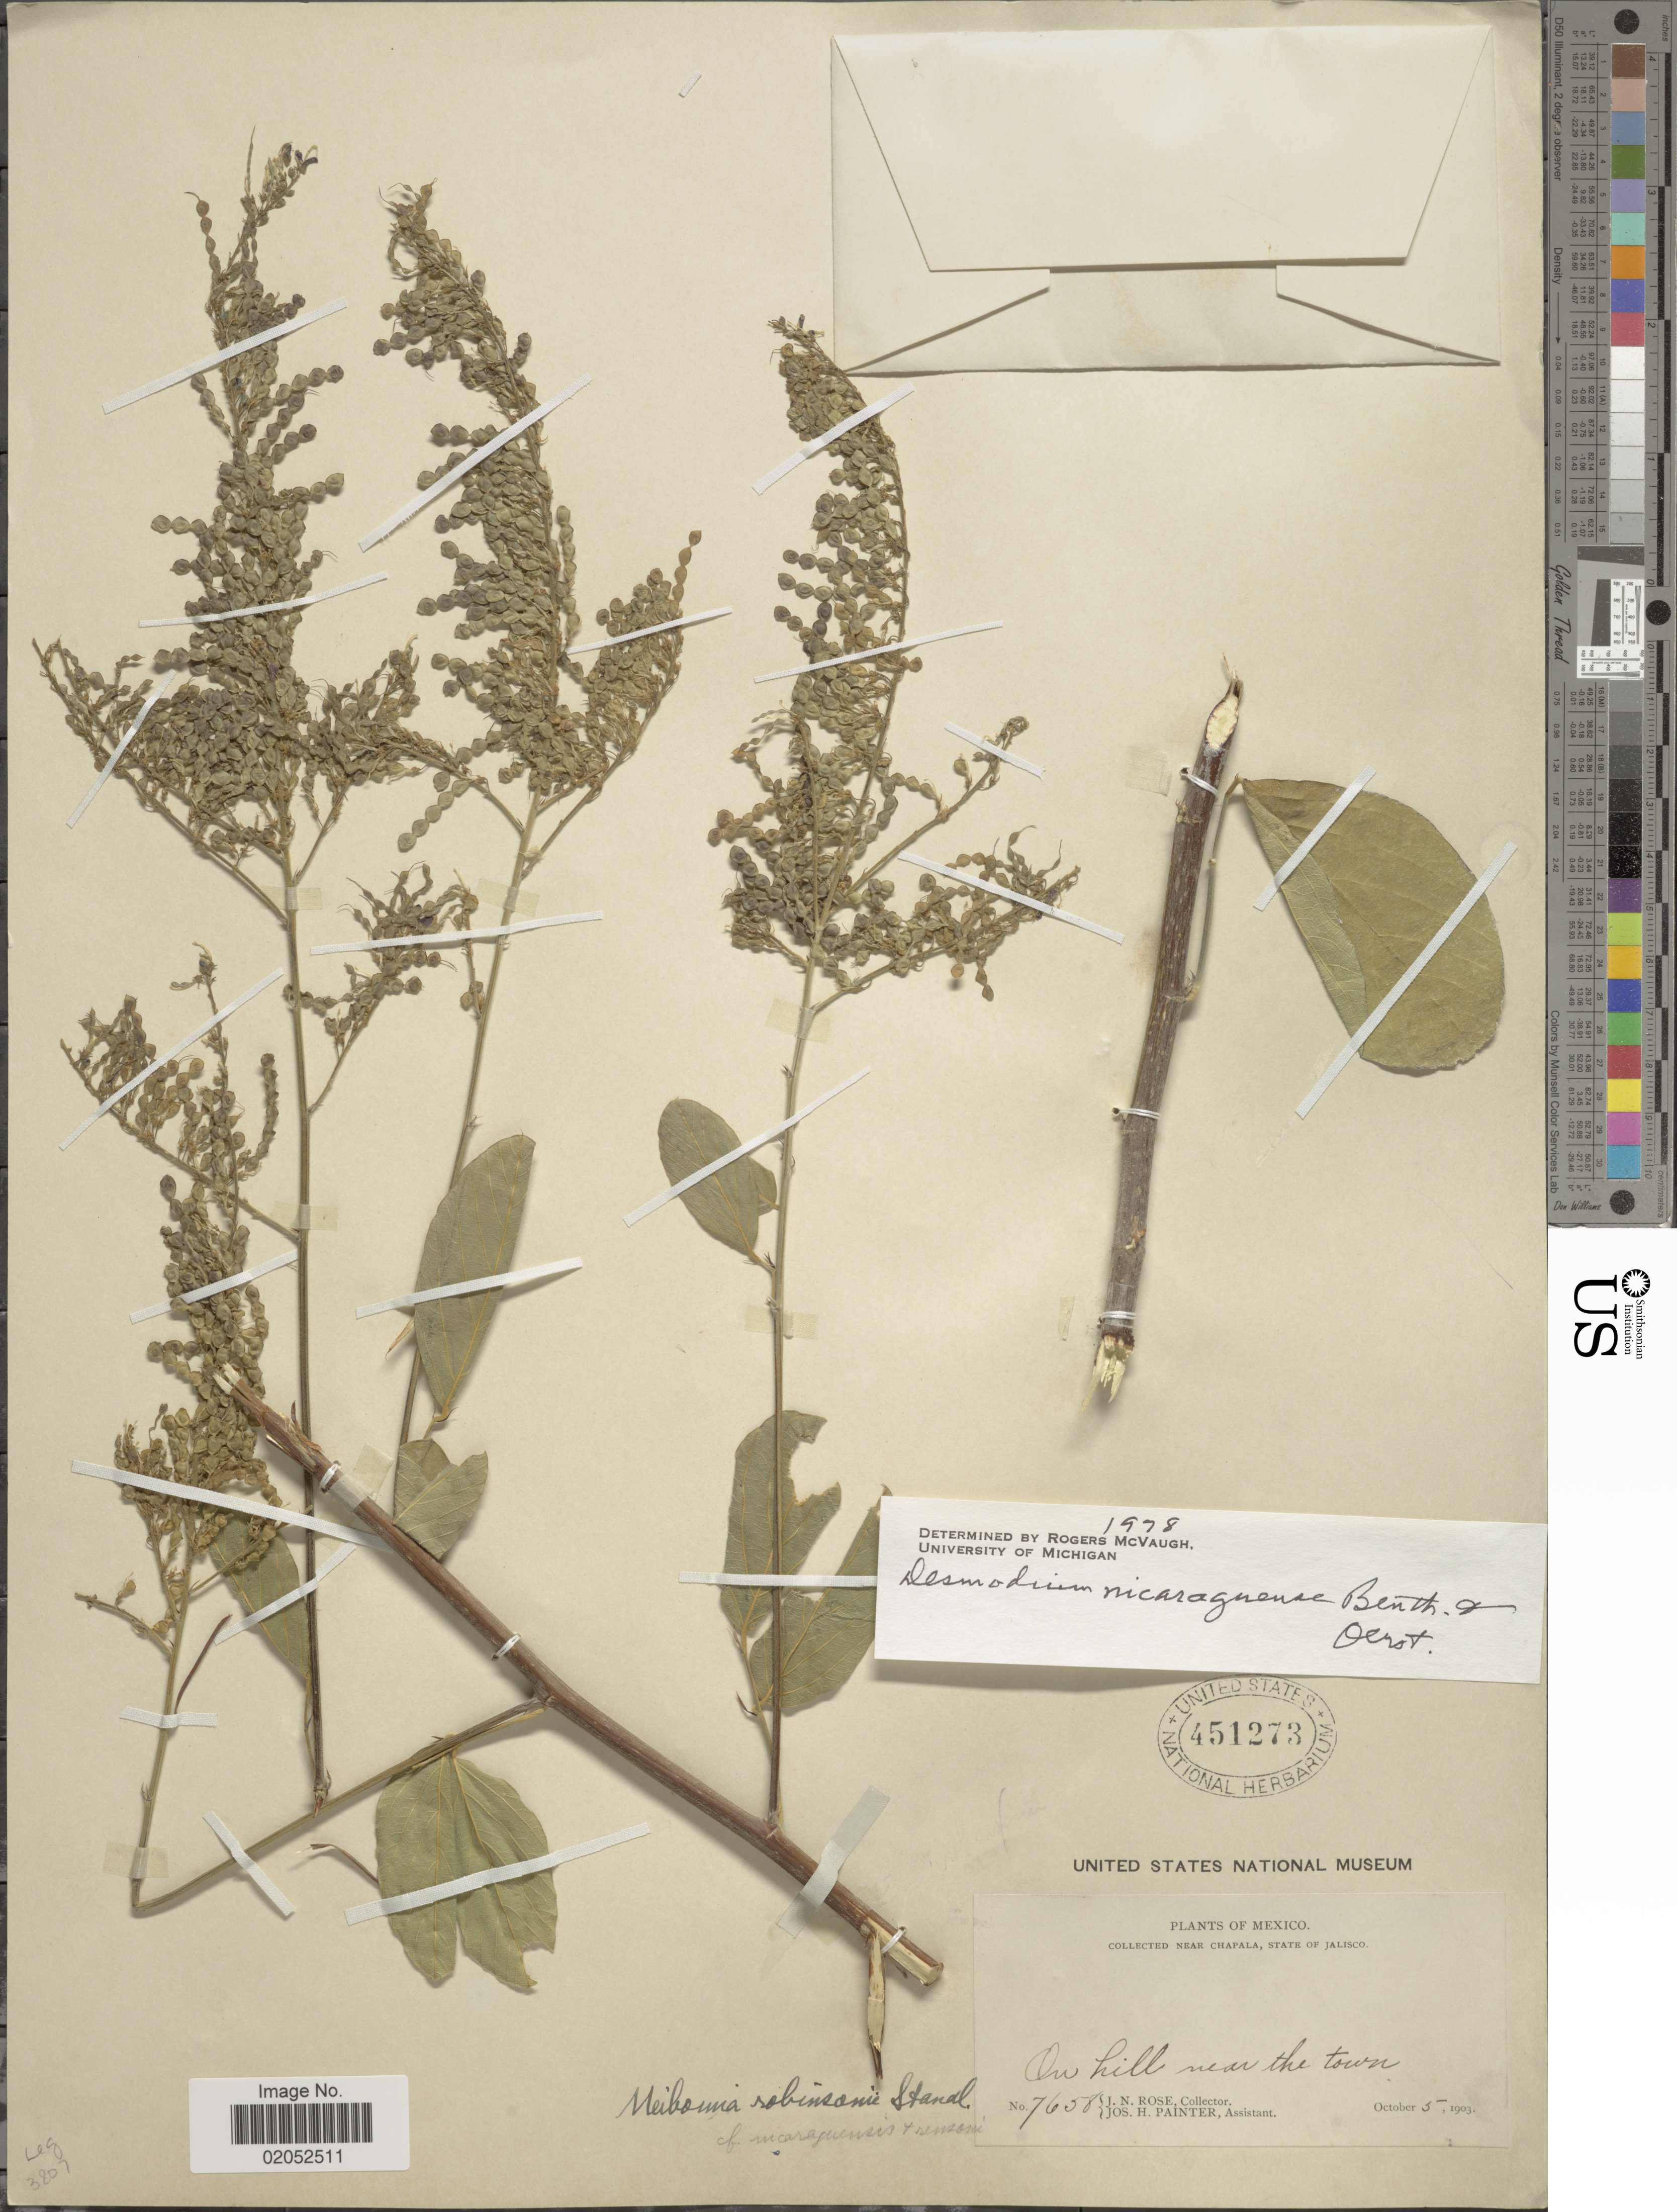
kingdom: Plantae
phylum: Tracheophyta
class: Magnoliopsida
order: Fabales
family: Fabaceae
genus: Desmodium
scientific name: Desmodium nicaraguense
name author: Oerst.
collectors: J. N. Rose & J. H. Painter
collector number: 7658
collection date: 1903-10-05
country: Mexico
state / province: Jalisco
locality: Mexico, On hill near the town.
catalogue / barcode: US 451273